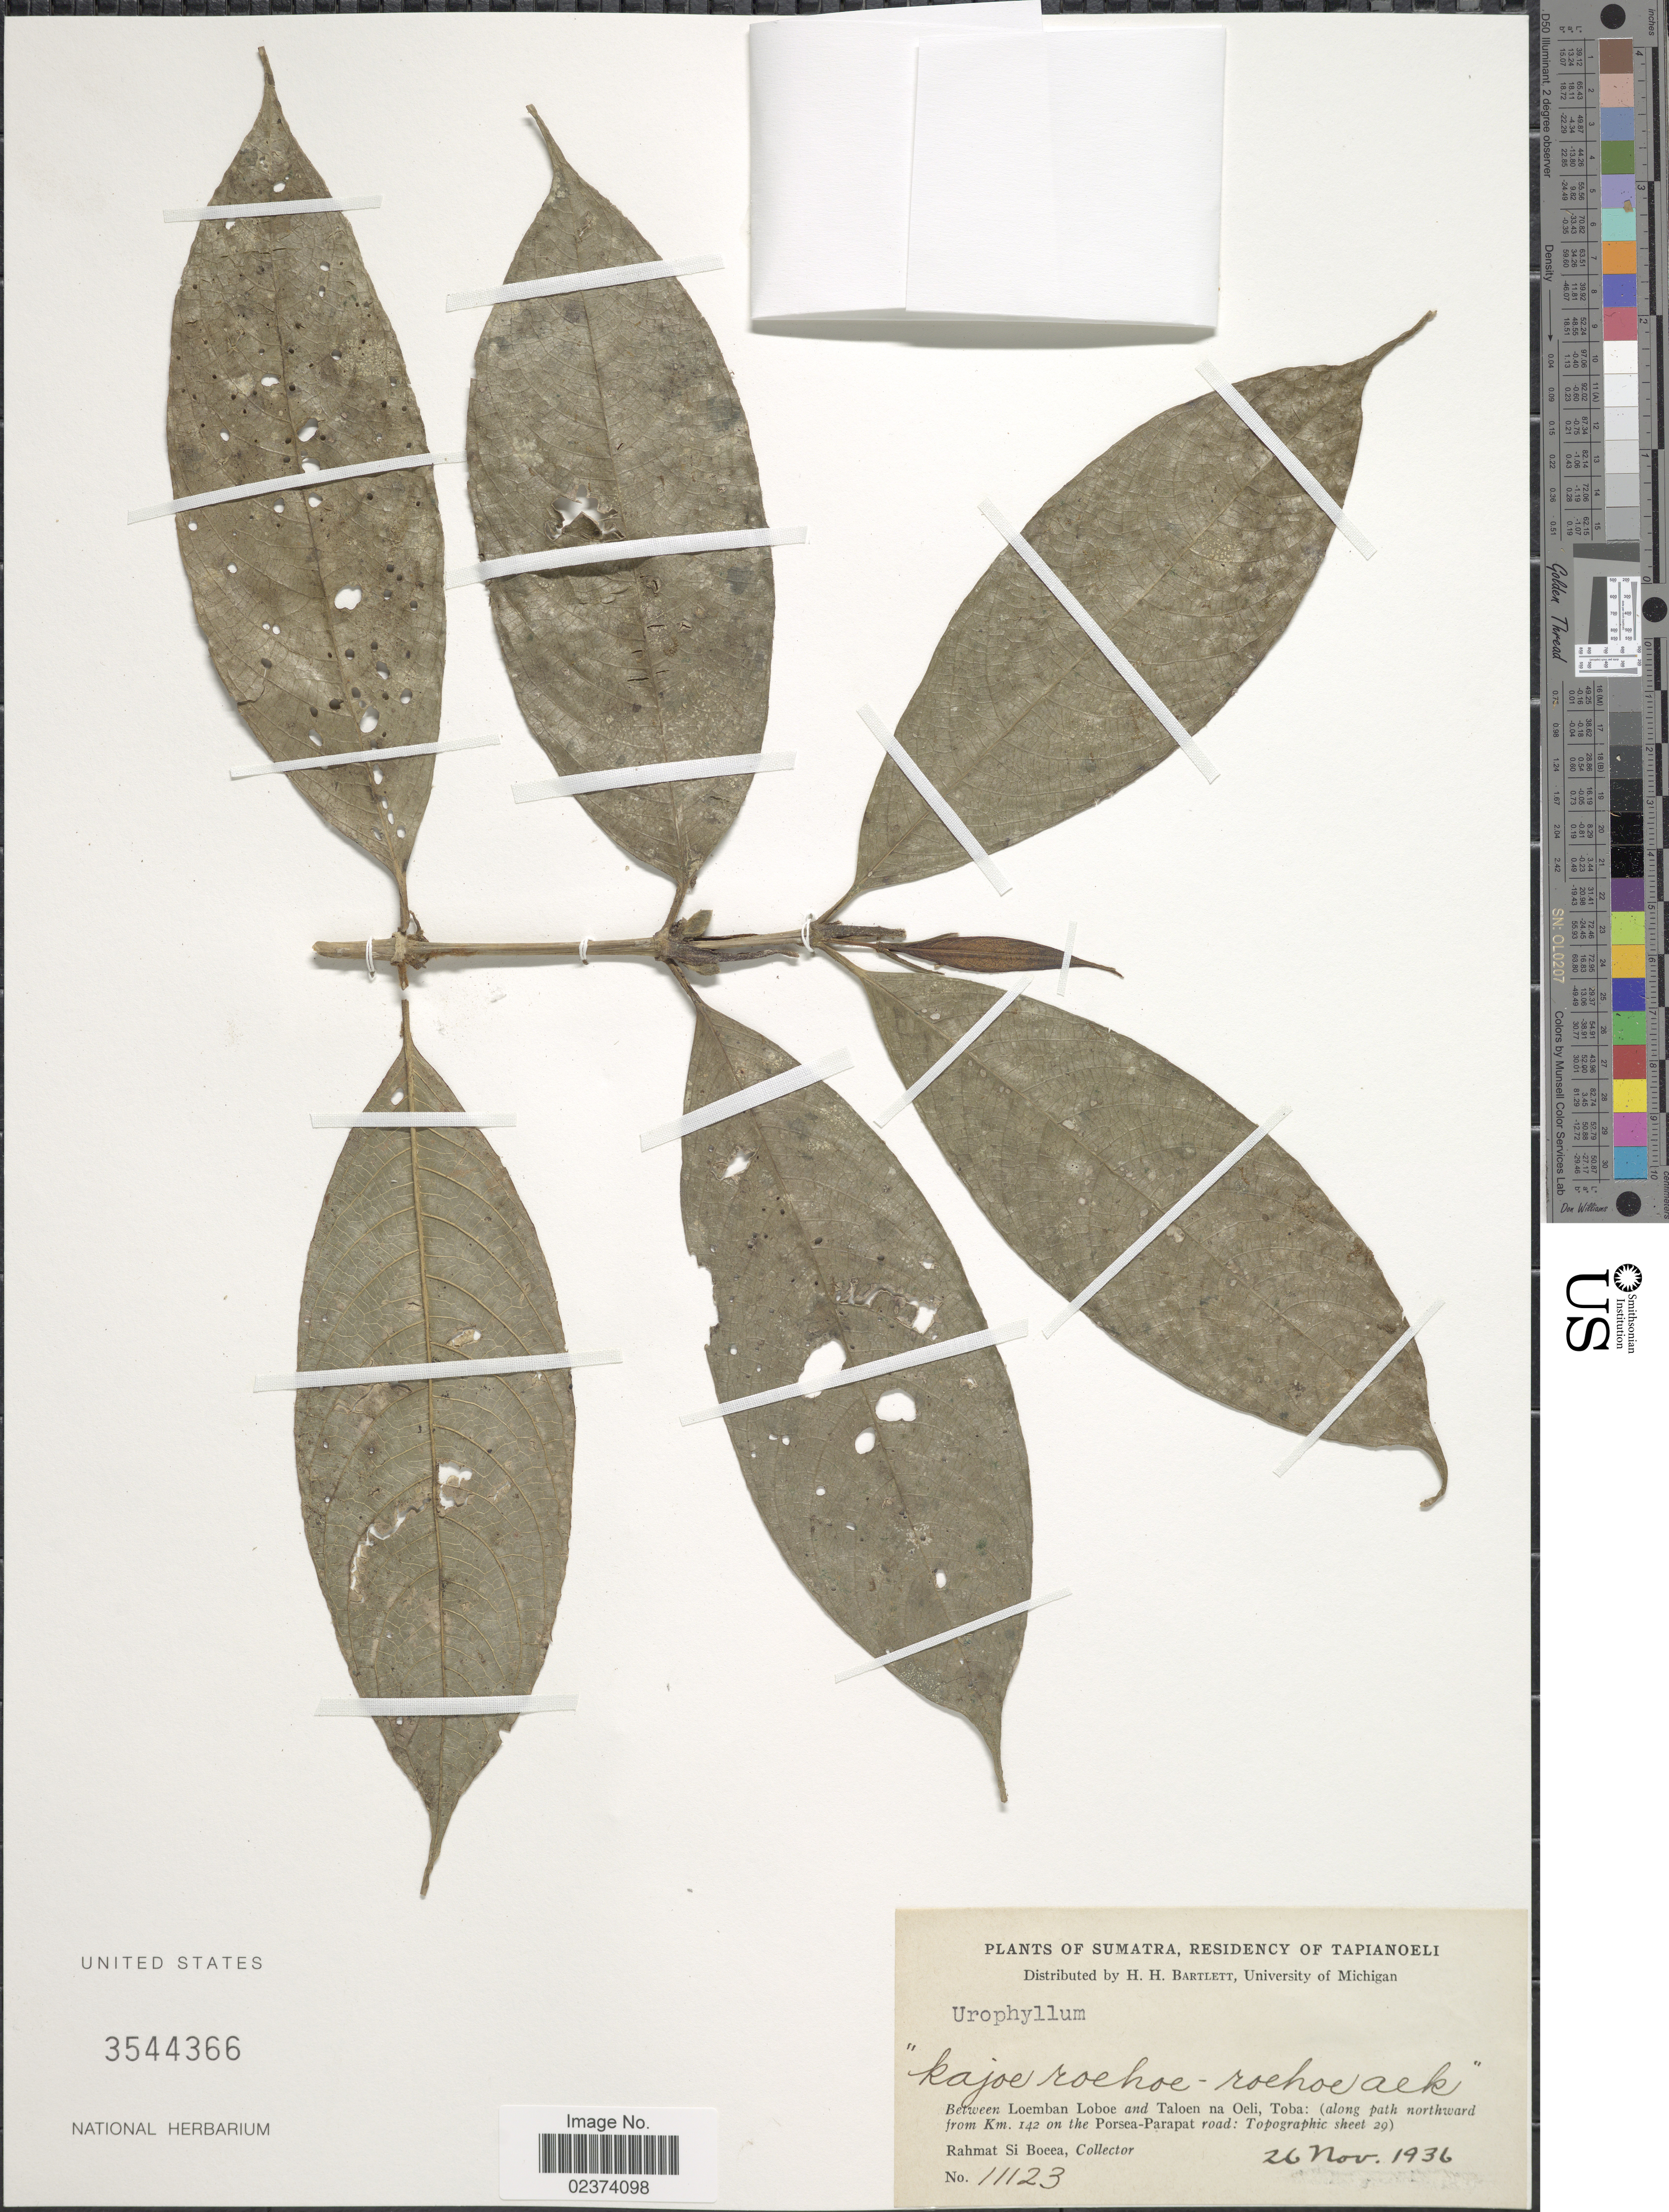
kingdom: Plantae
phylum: Tracheophyta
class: Magnoliopsida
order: Gentianales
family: Rubiaceae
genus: Urophyllum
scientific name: Urophyllum sp.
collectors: Rahmat Si Boeea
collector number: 11123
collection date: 1936-11-26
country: Indonesia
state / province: Sumatra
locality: Residency of Tapianoeli, between Loemban Loboe and Taloen na Oeli, Toba: (along path northward from km. 142 on the Porsea-Parapat road: Topographic sheet 29)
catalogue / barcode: US 3544366